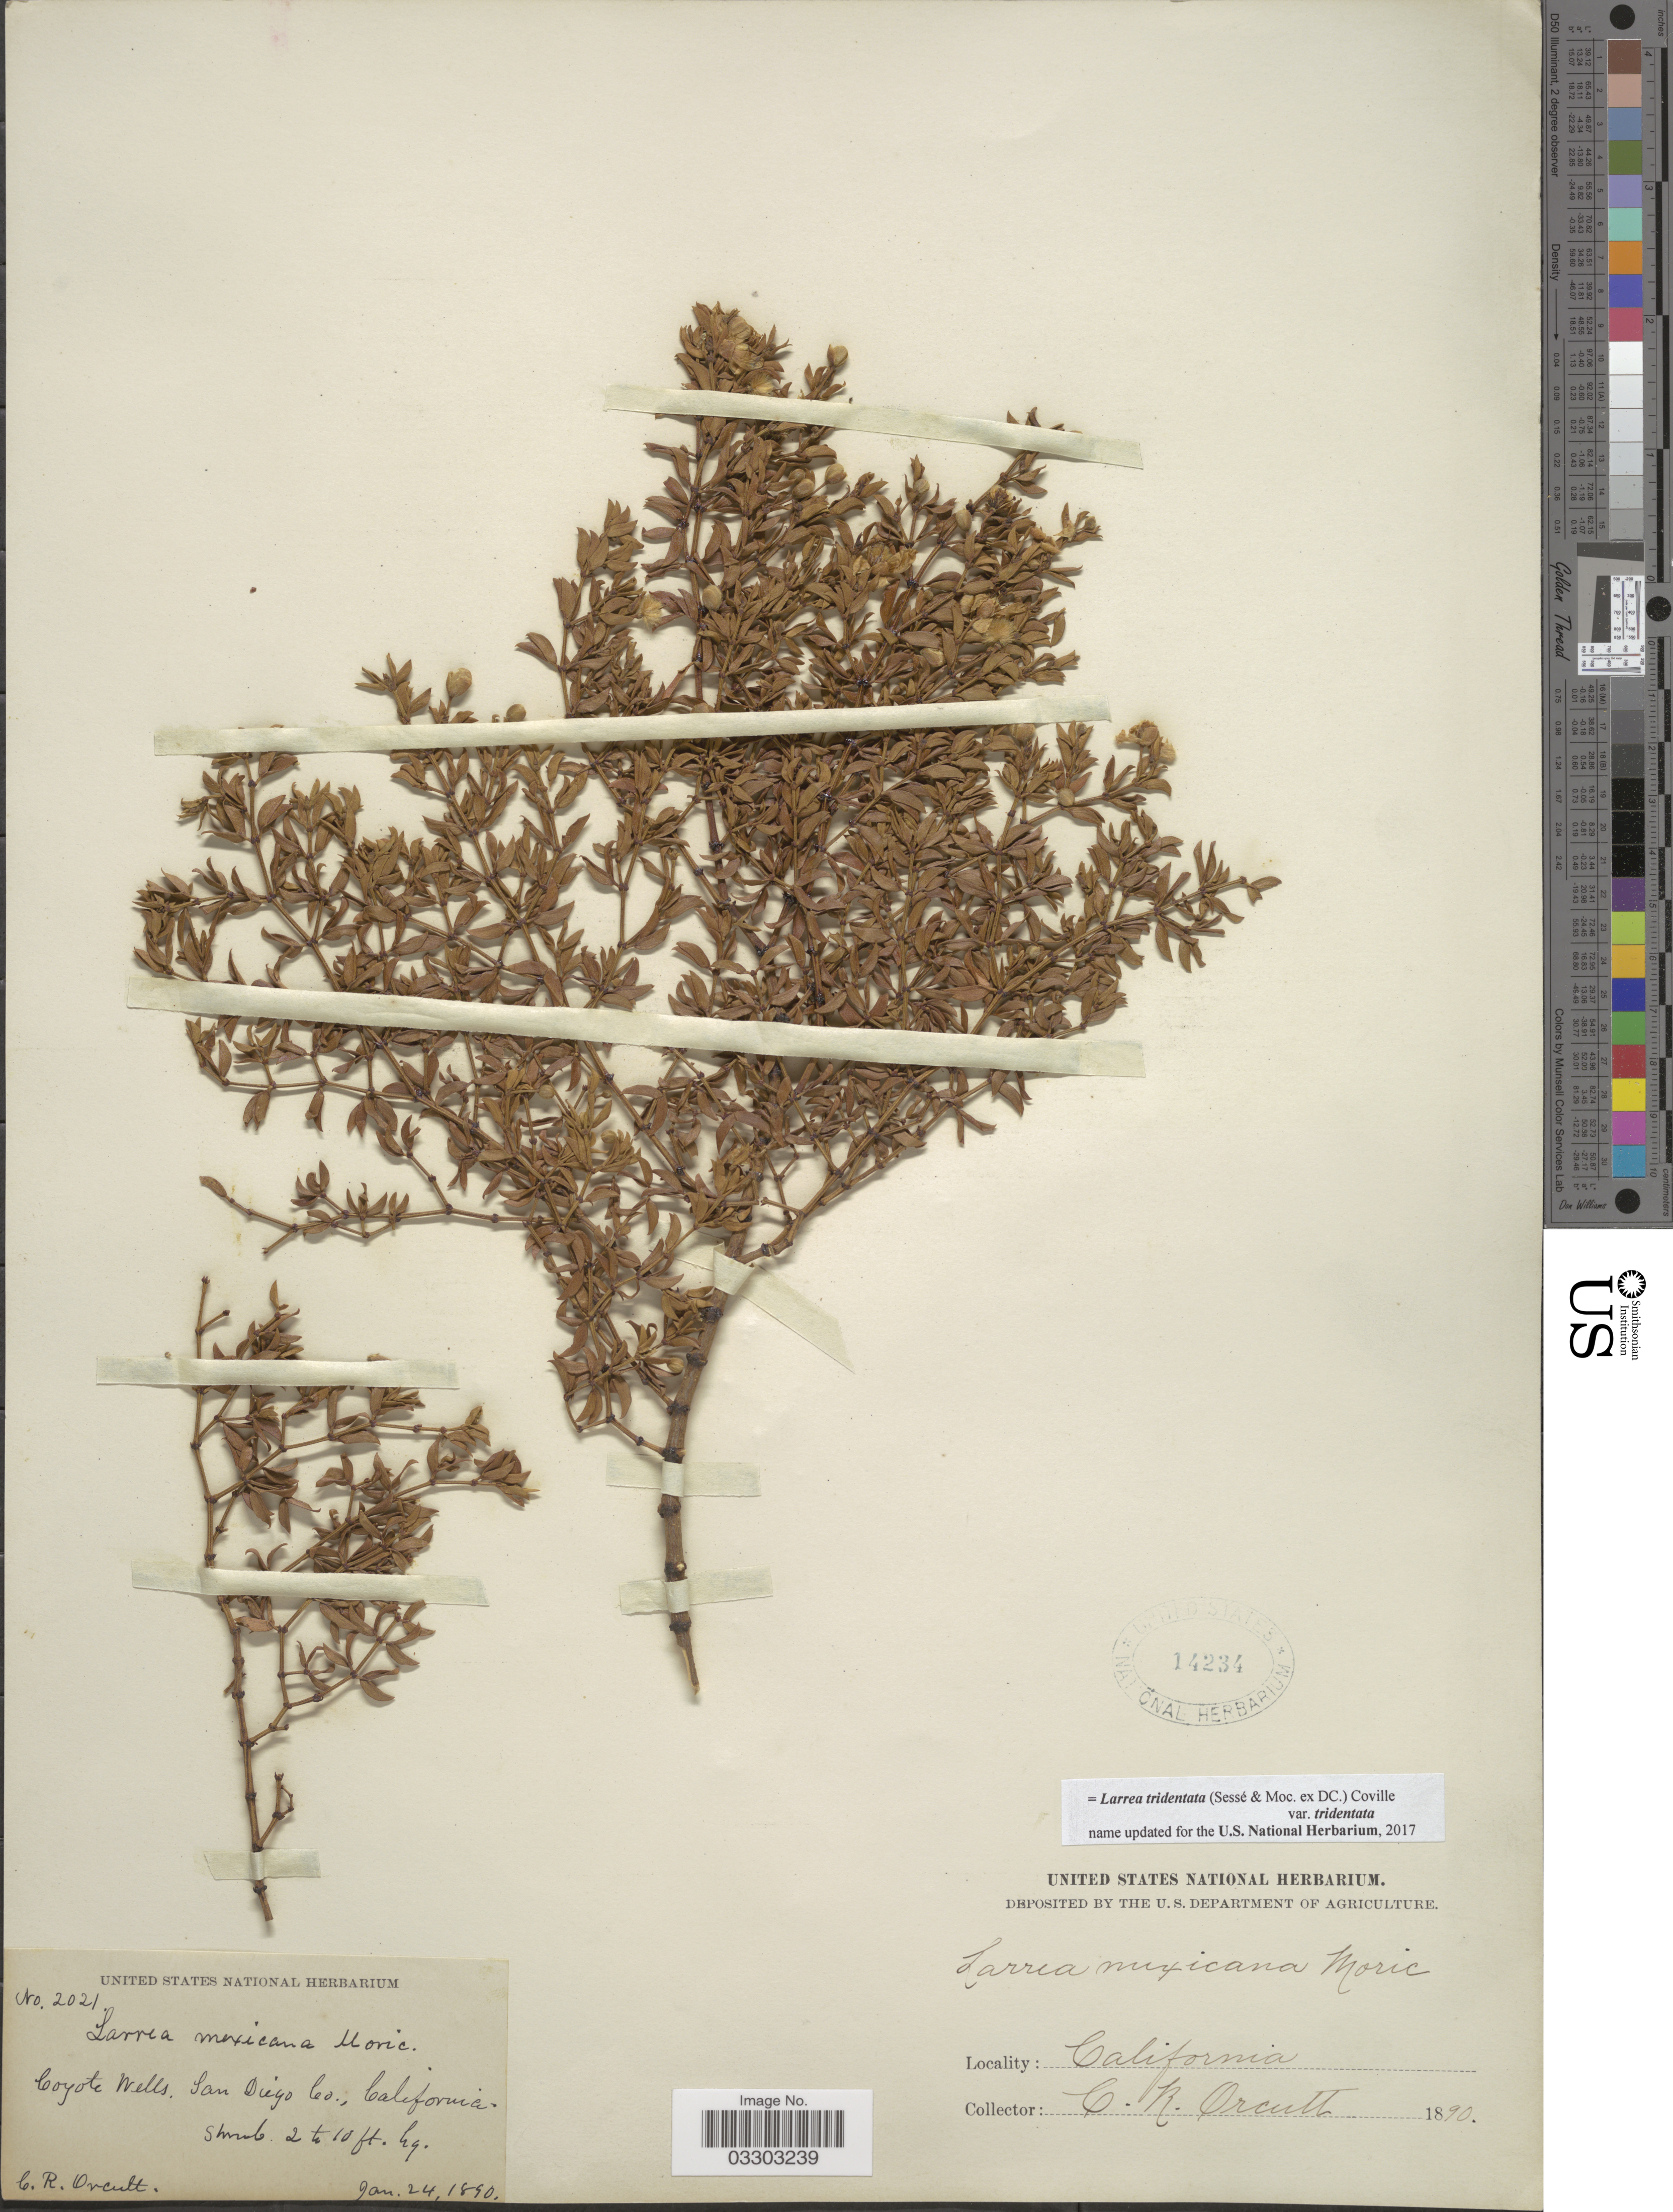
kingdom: Plantae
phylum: Tracheophyta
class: Magnoliopsida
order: Zygophyllales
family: Zygophyllaceae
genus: Larrea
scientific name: Larrea tridentata var. tridentata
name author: (Sessé & Moc. ex DC.) Coville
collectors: C. R. Orcutt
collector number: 2021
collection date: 1890-01-24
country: United States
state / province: California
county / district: San Diego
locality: Coyote Wells. San Diego Co.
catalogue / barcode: US 14234